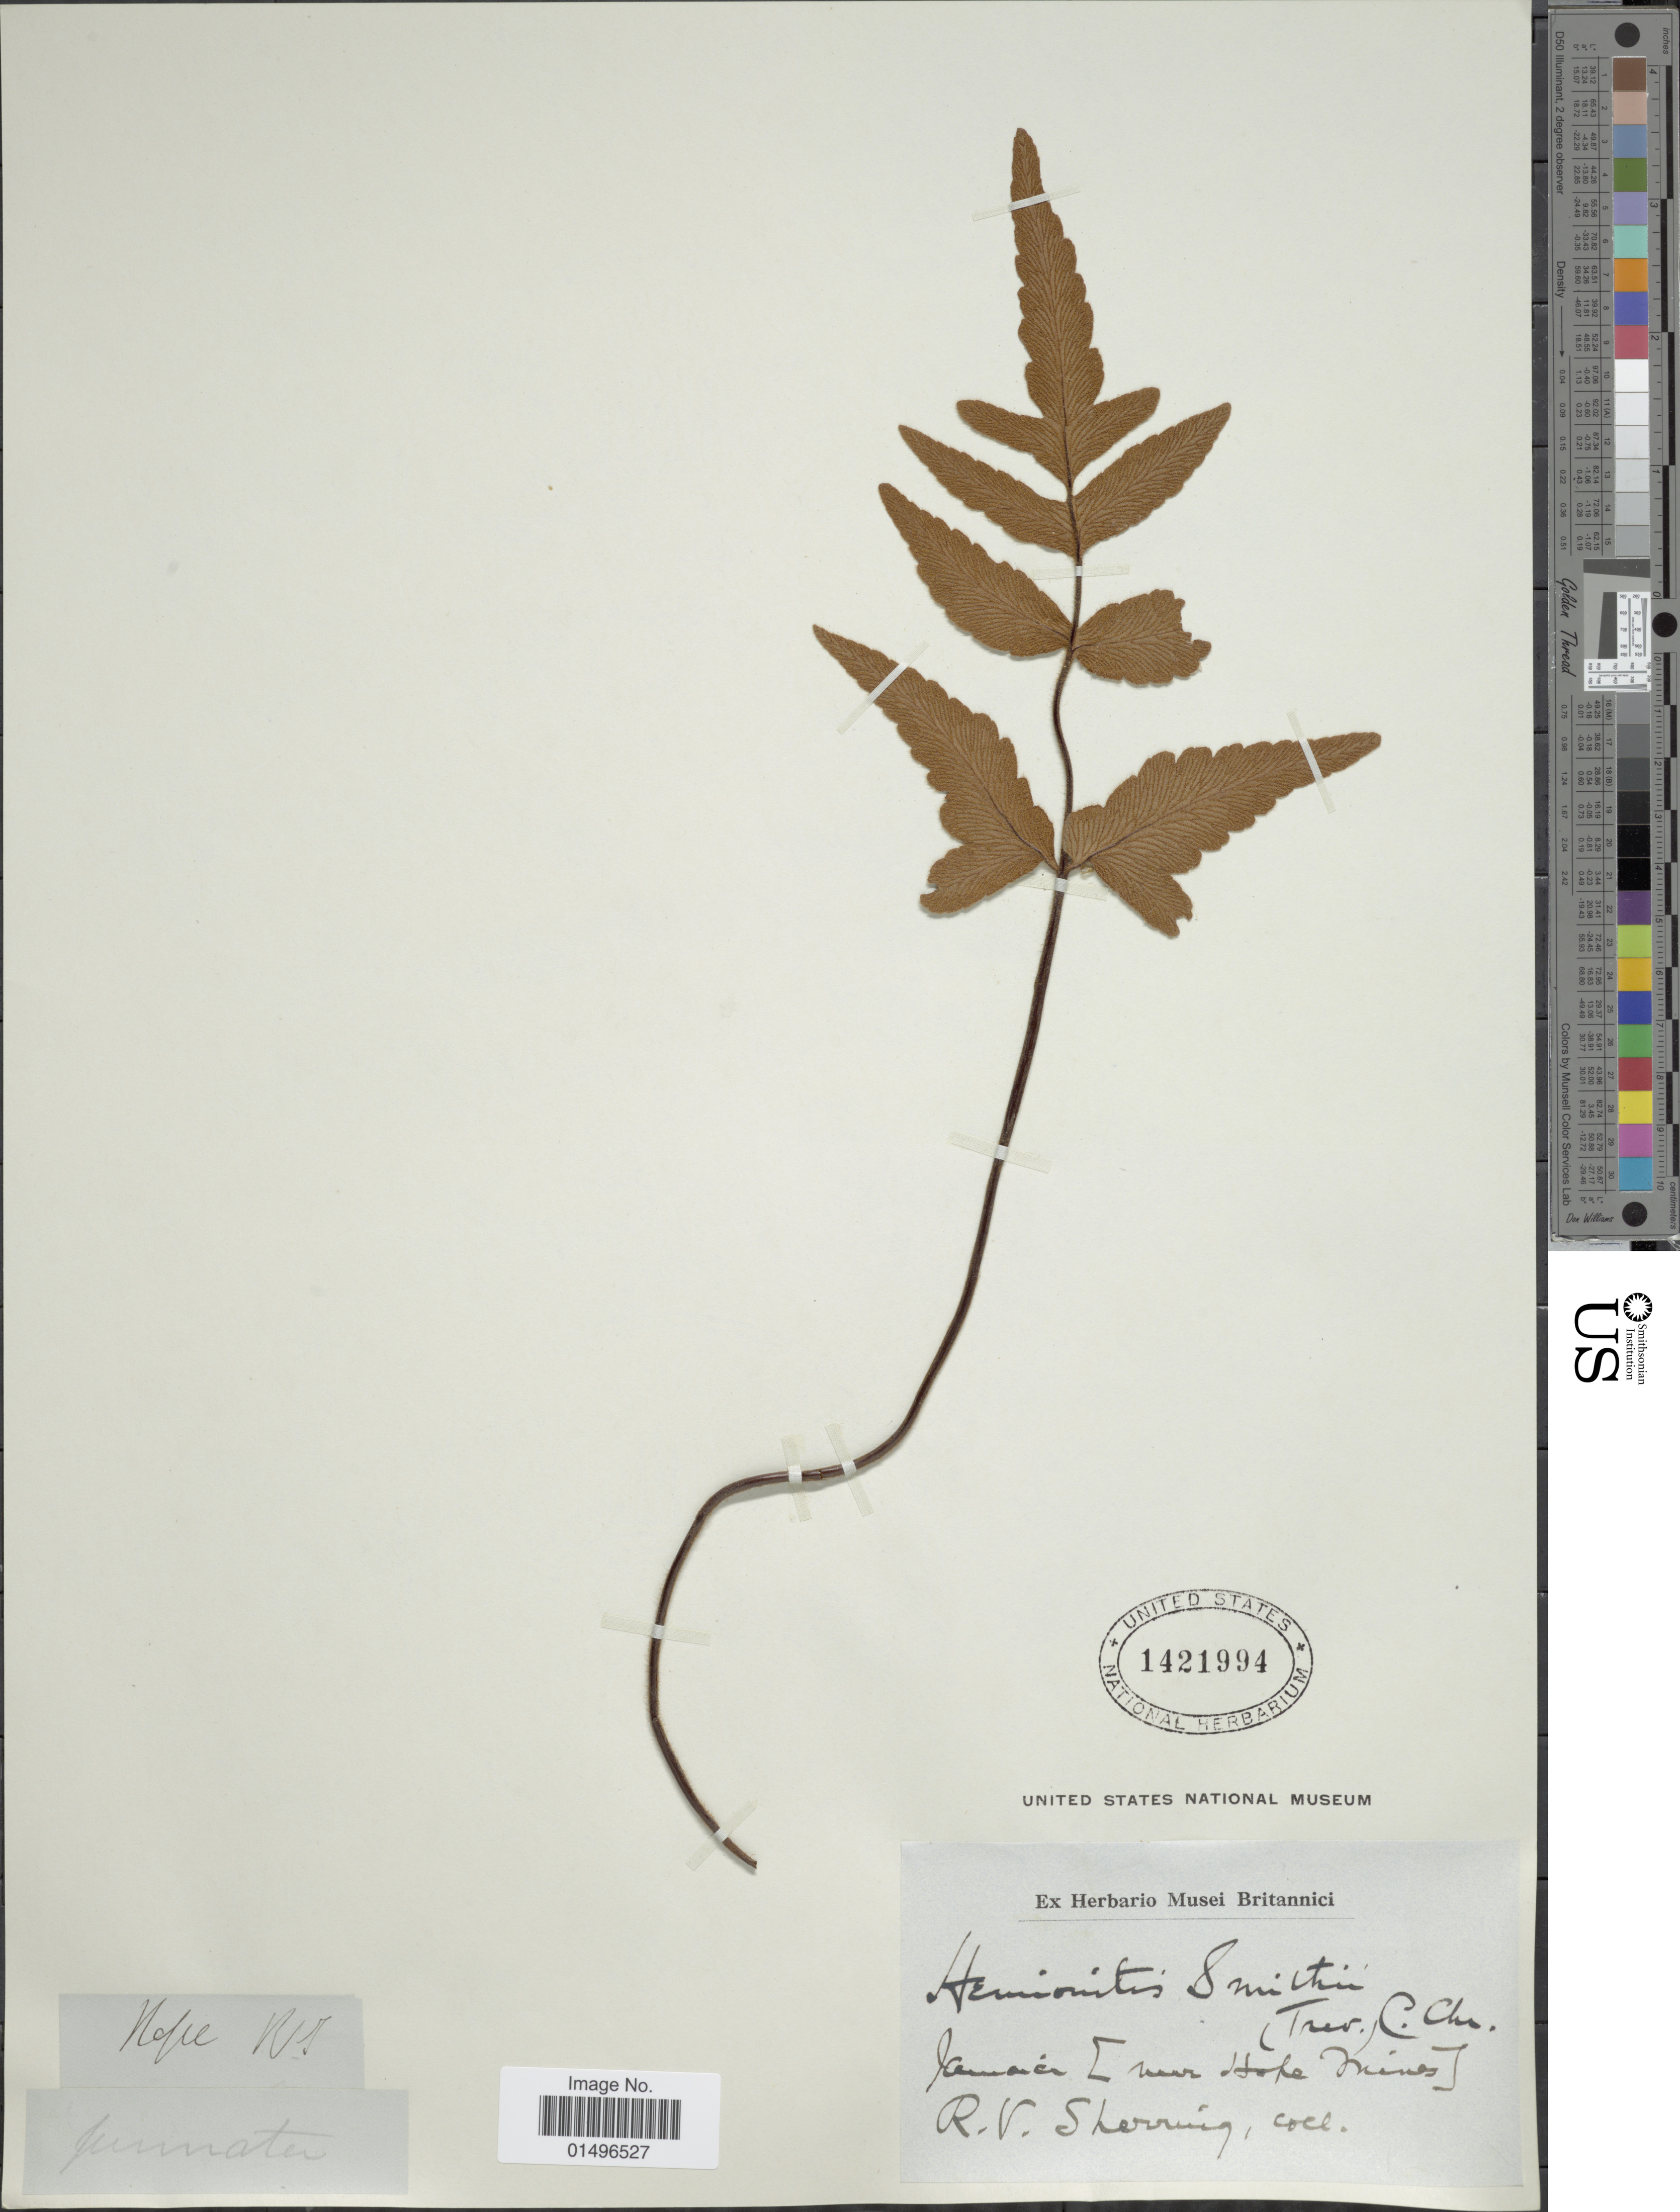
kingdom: Plantae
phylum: Tracheophyta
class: Polypodiopsida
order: Polypodiales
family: Pteridaceae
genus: Hemionitis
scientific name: Hemionitis x smithii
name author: (Trevis.) C. Chr.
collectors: R. Sherring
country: Jamaica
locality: Jamaica, near Hope Mines.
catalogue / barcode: US 1421994